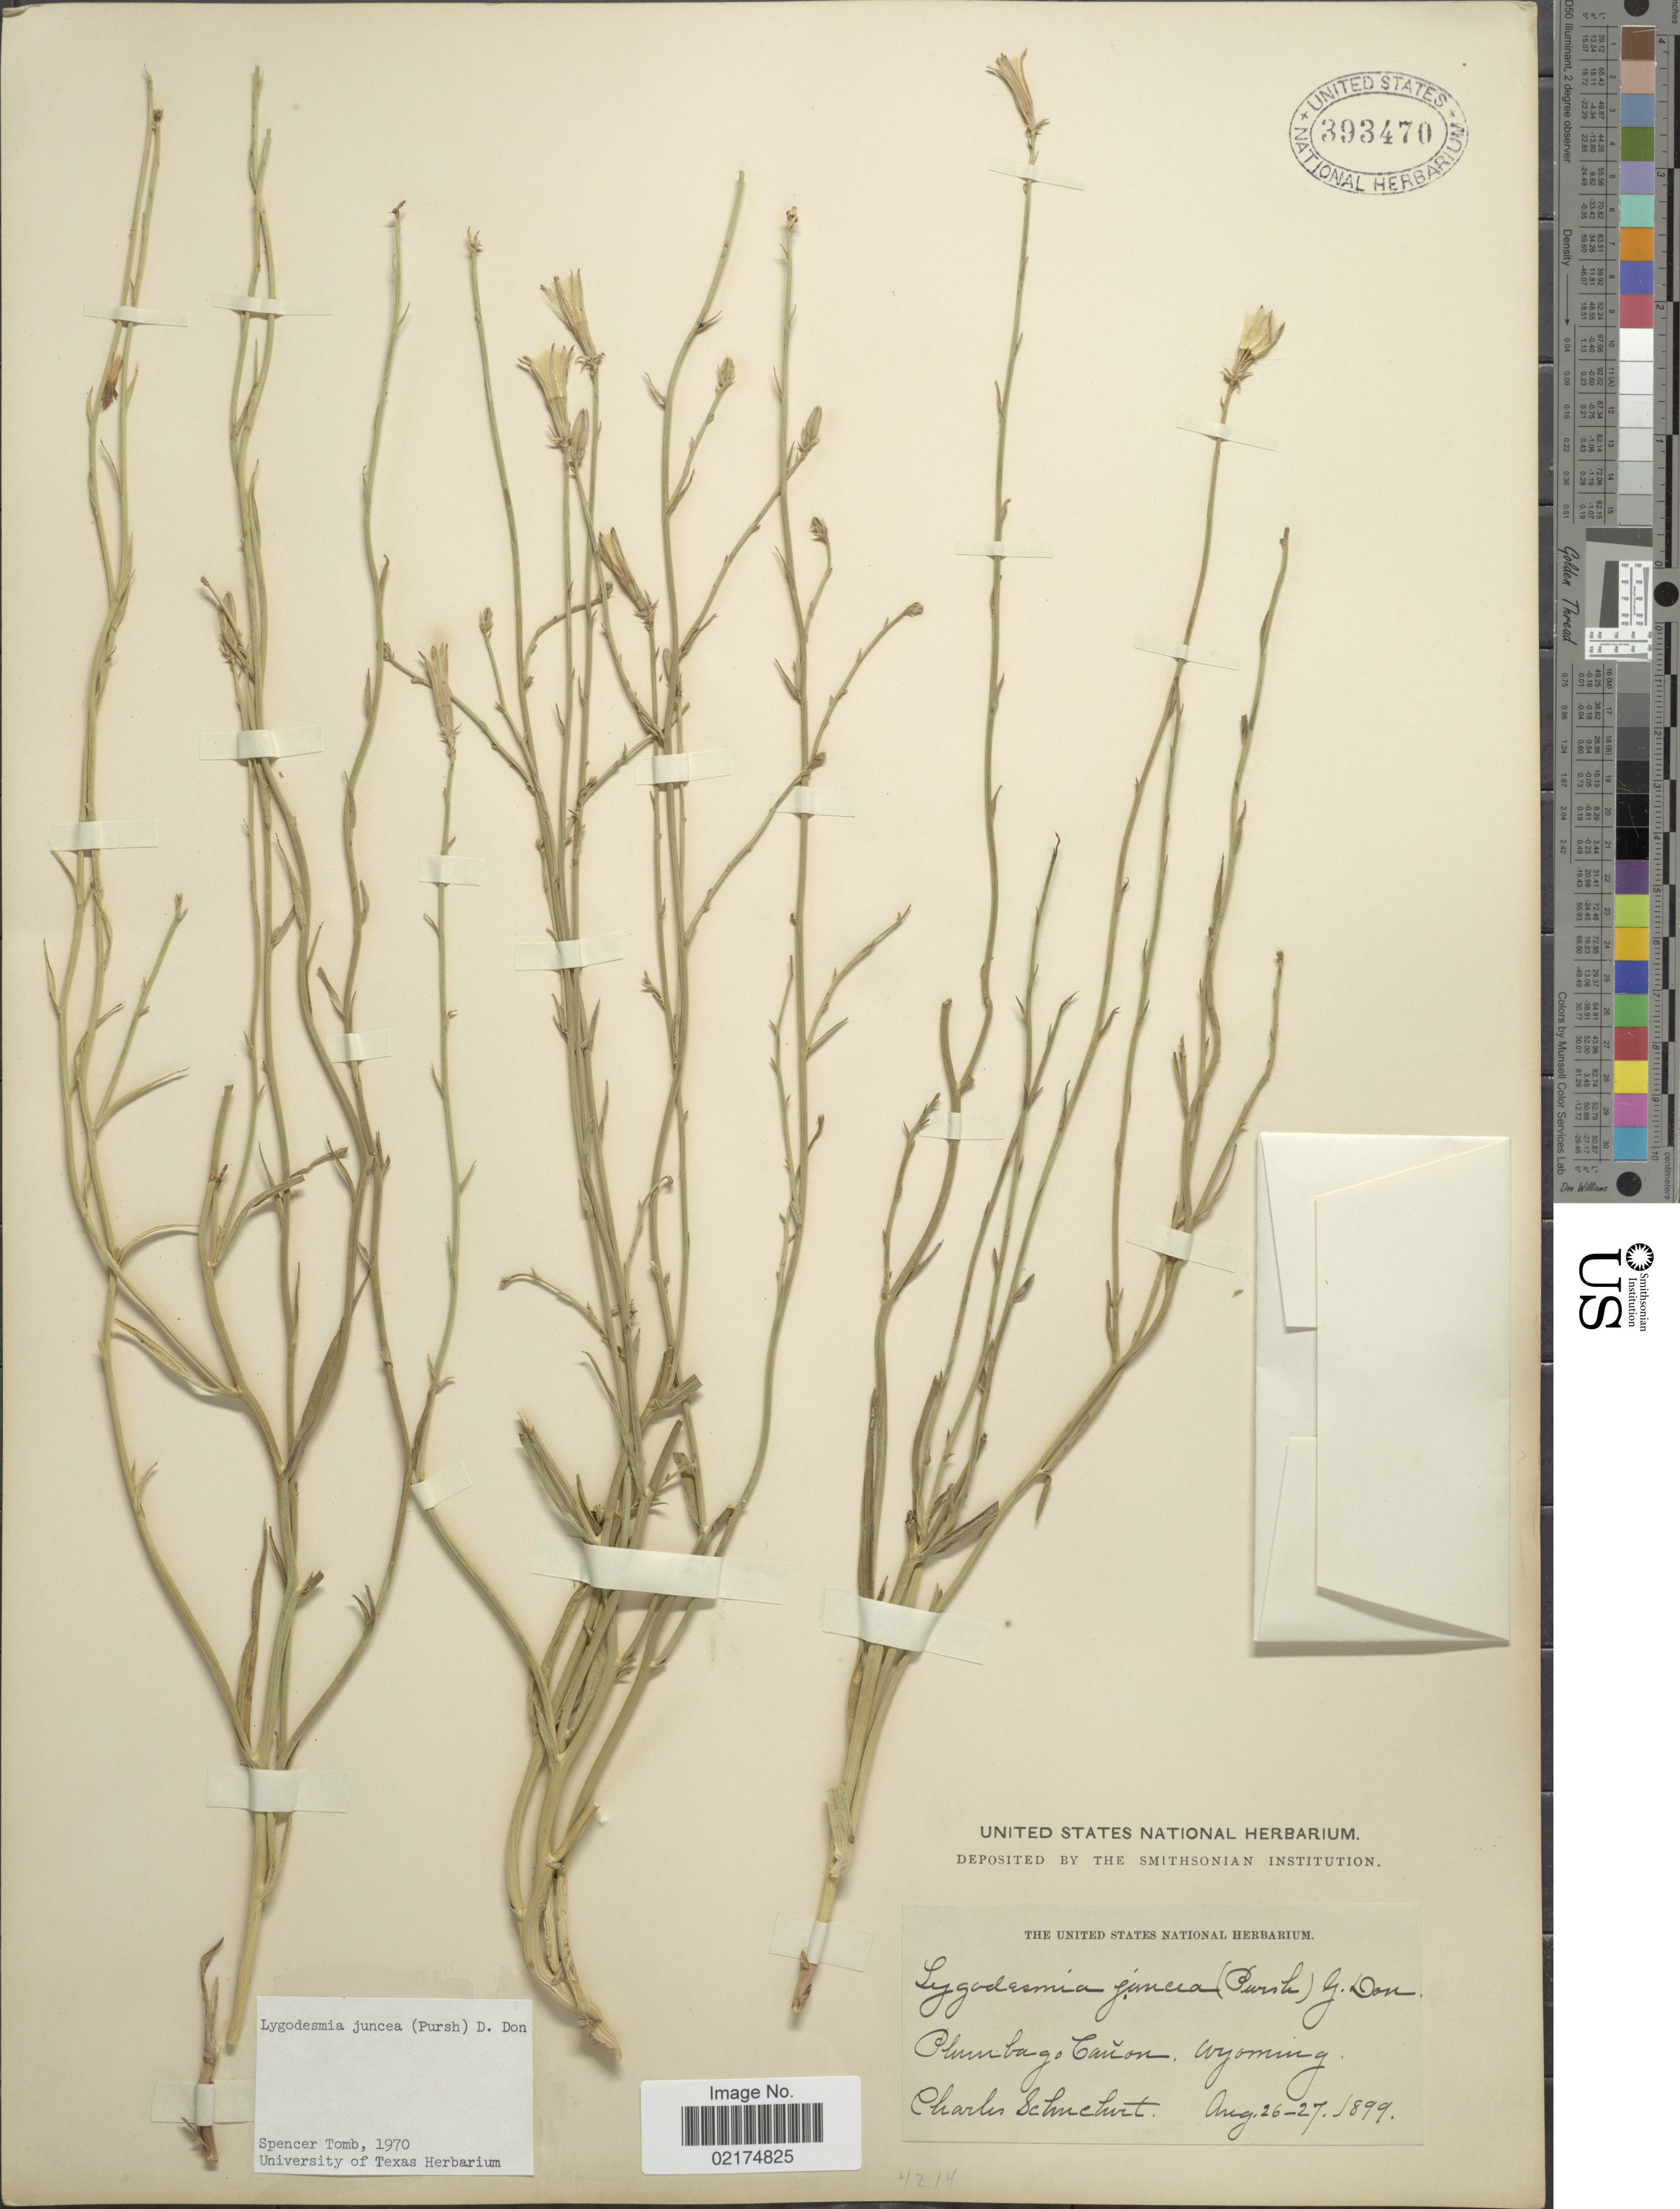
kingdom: Plantae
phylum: Tracheophyta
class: Magnoliopsida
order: Asterales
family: Asteraceae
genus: Lygodesmia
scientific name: Lygodesmia juncea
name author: D. Don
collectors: C. Schuchert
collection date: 1899-08-26/1899-08-27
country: United States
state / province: Wyoming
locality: Plumbago Canon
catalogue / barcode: US 393470